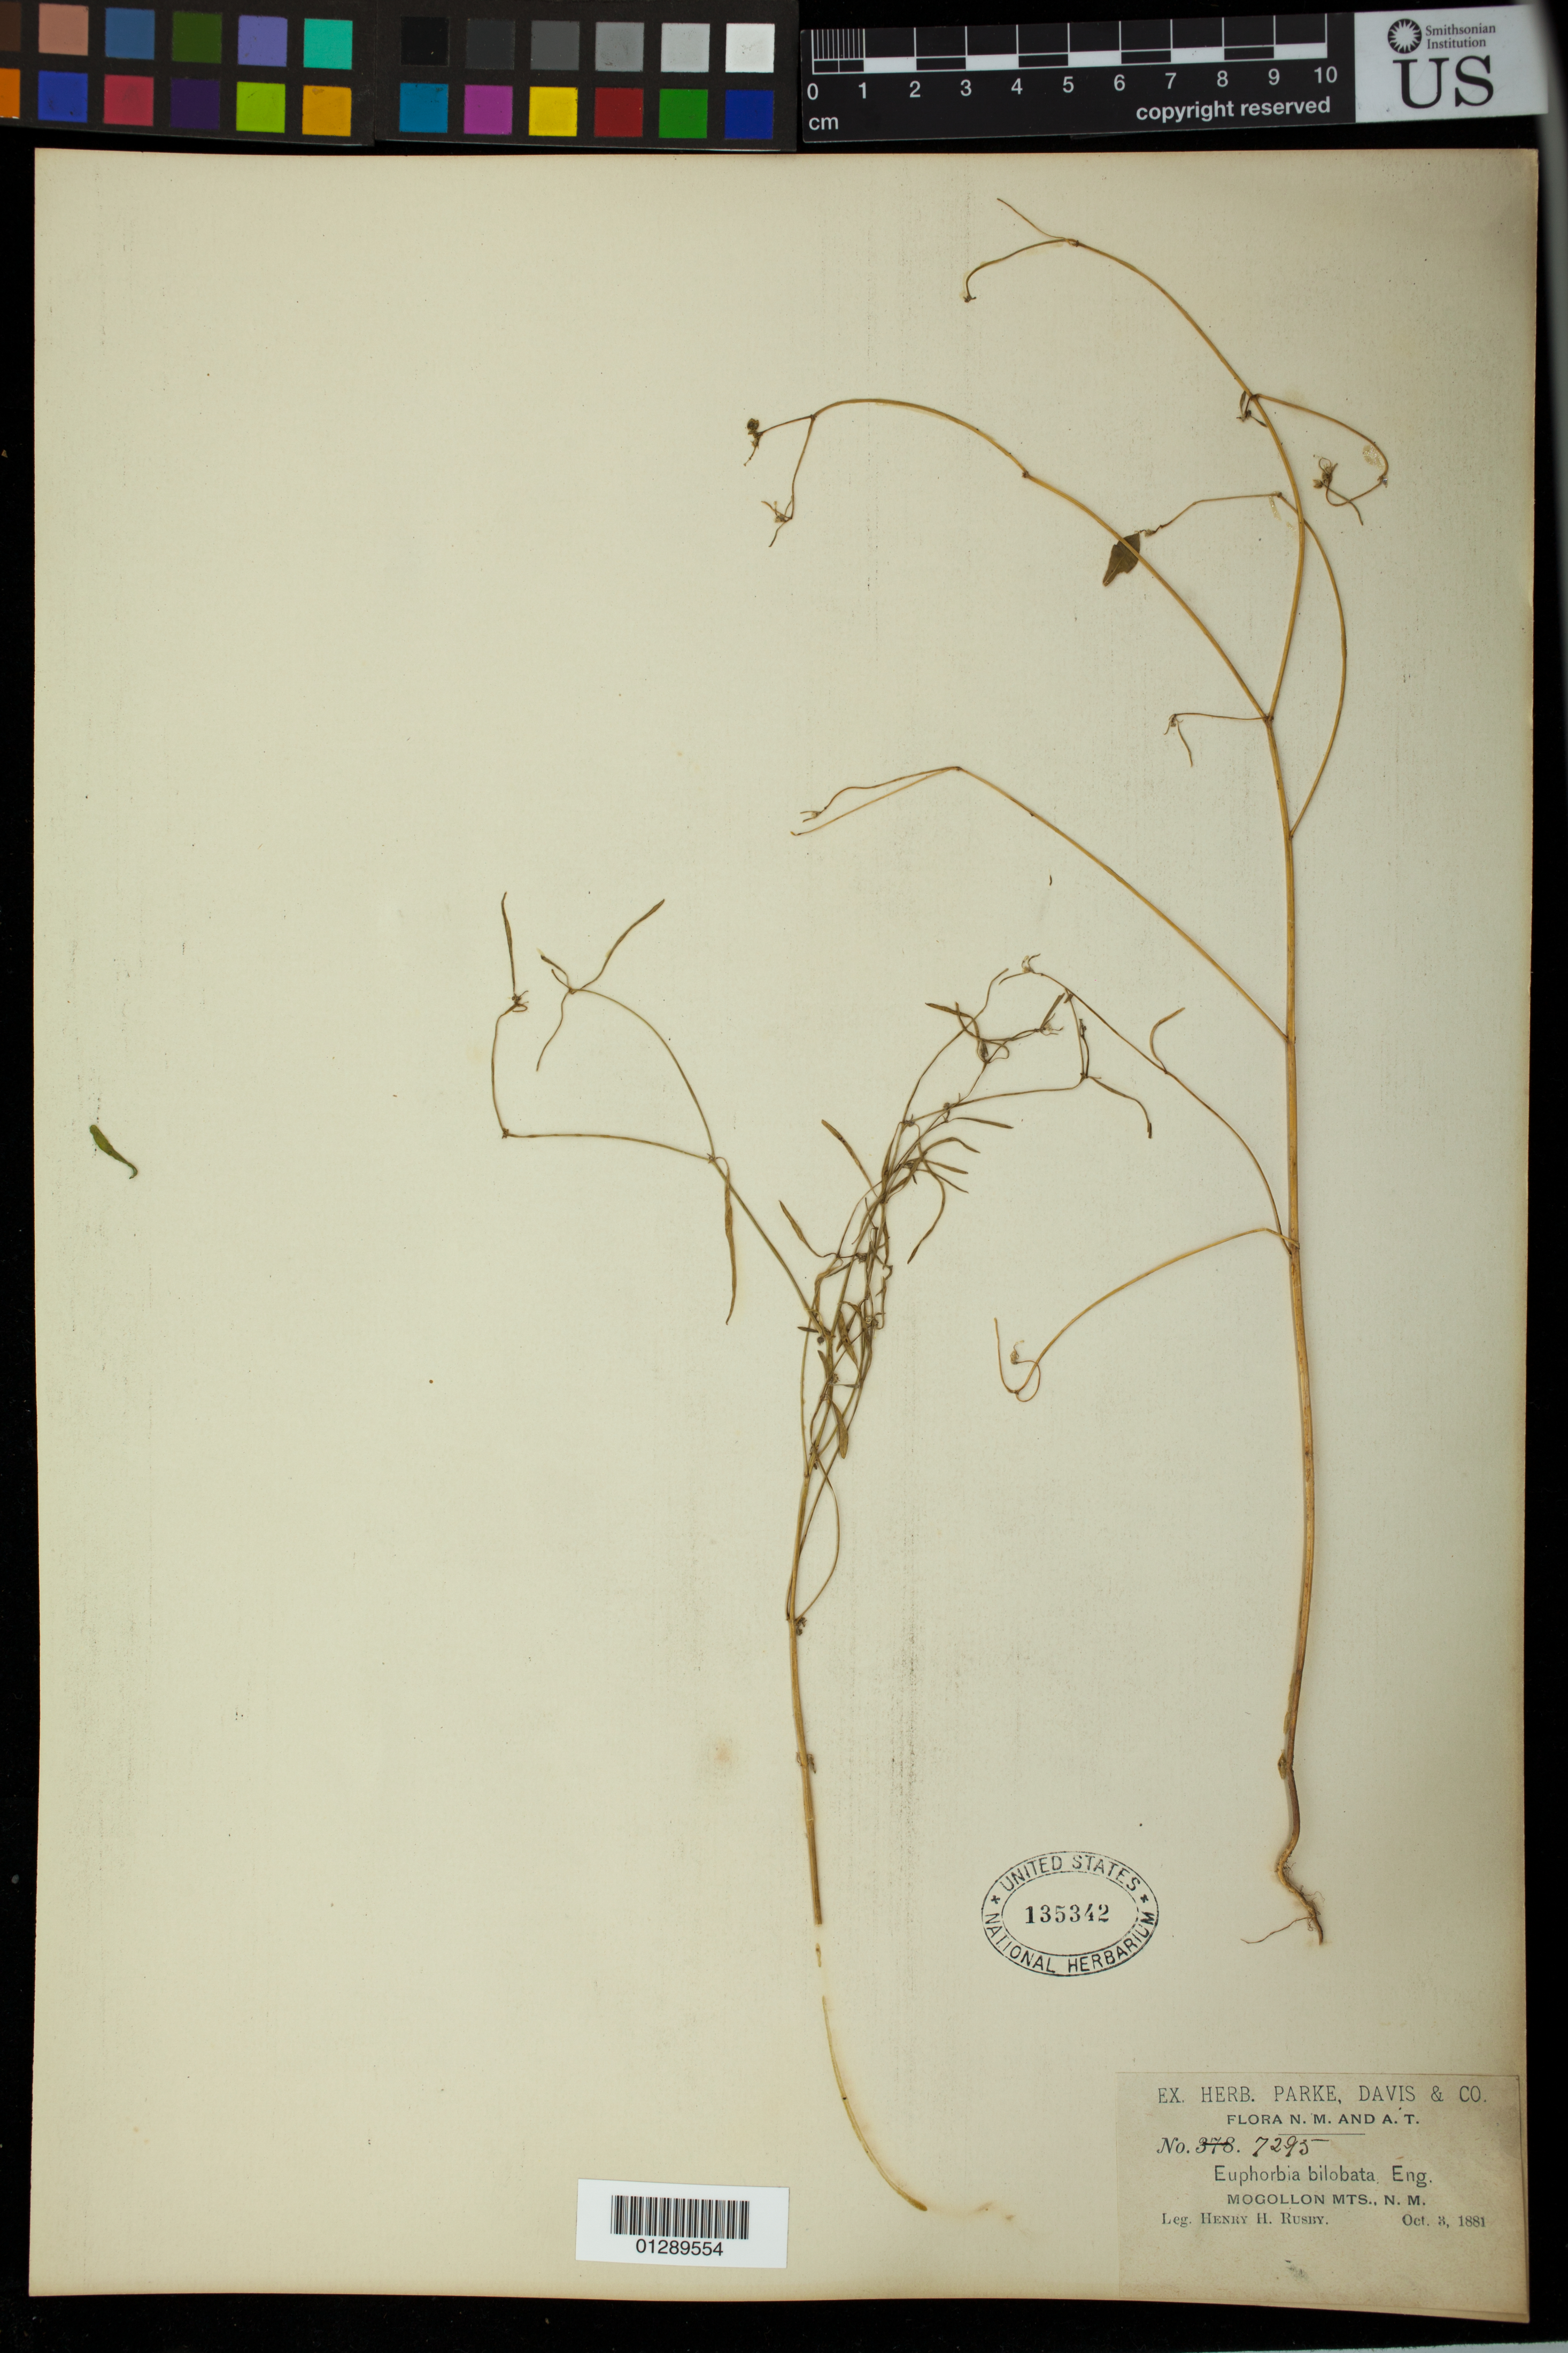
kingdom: Plantae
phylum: Tracheophyta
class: Magnoliopsida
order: Malpighiales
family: Euphorbiaceae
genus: Euphorbia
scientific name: Euphorbia bilobata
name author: Engelm. in Emory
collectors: H. H. Rusby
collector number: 7295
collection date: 1881-10-03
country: United States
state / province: New Mexico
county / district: Catron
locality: Mogollon Mts.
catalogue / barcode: US 135342